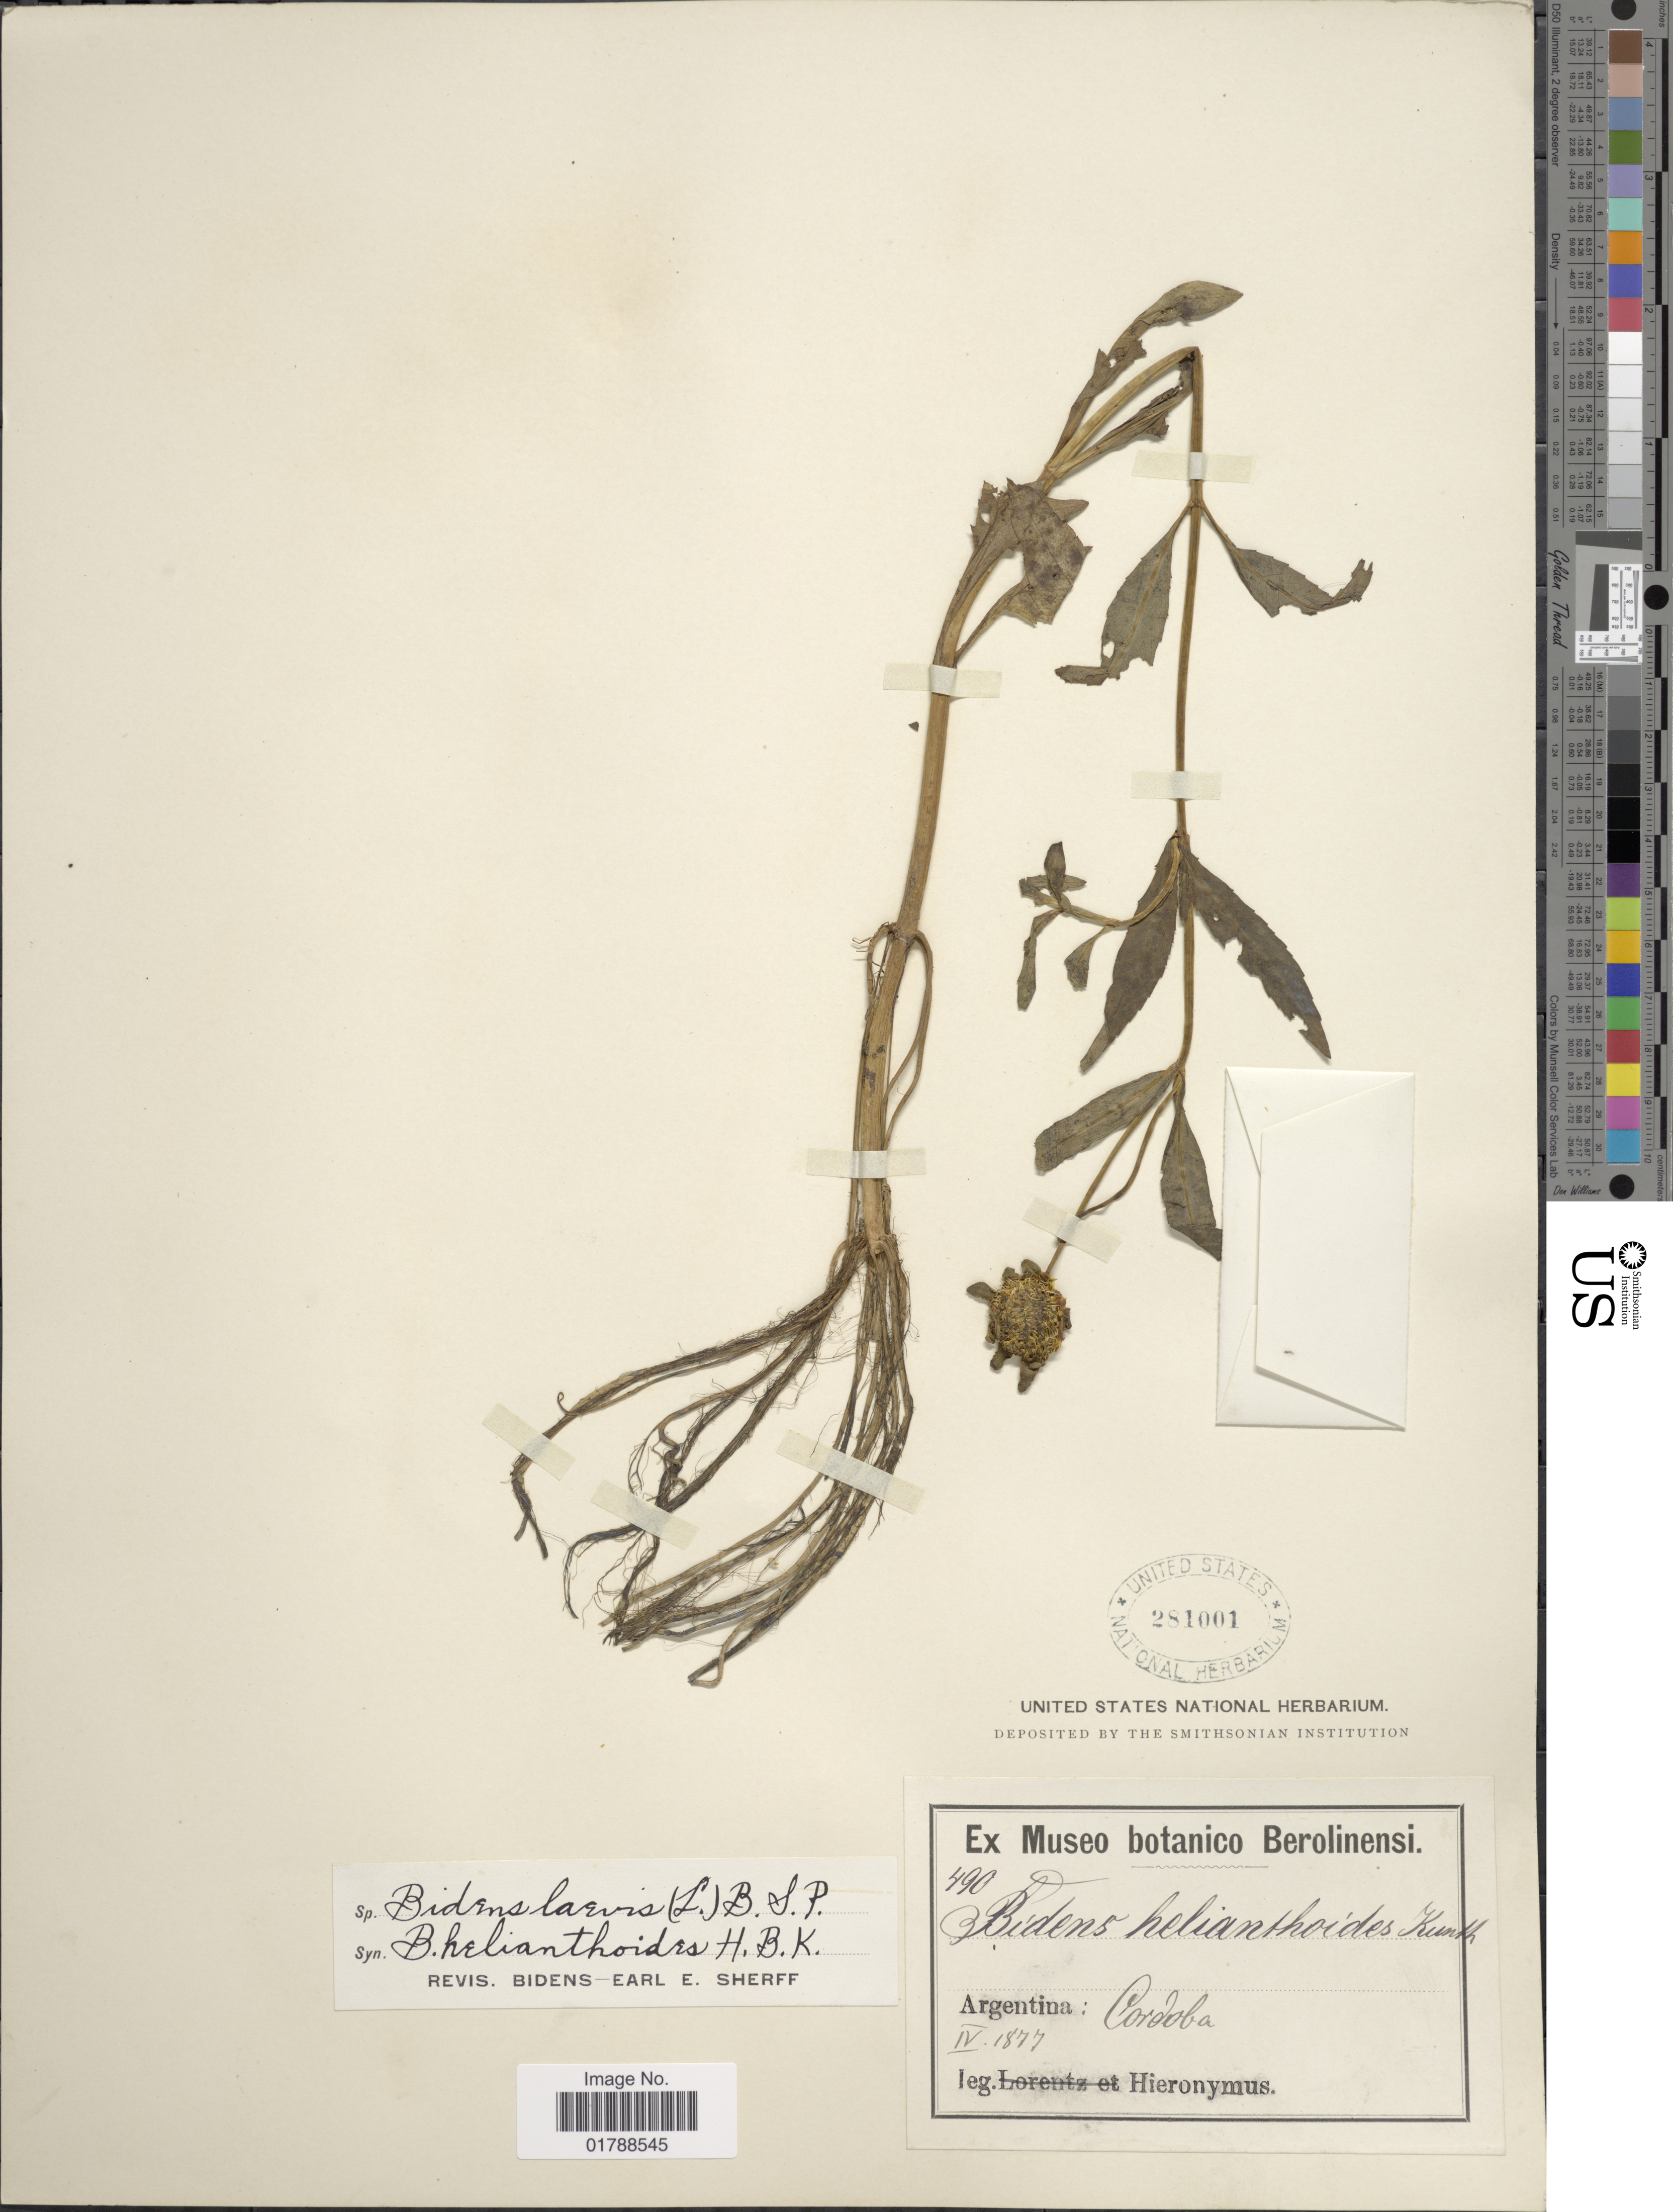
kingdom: Plantae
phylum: Tracheophyta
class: Magnoliopsida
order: Asterales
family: Asteraceae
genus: Bidens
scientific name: Bidens laevis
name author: (L.) Britton, Stearns & Poggenb.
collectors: -. Hieronymus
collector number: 490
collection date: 1877-04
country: Argentina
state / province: Cordoba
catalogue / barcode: US 281001